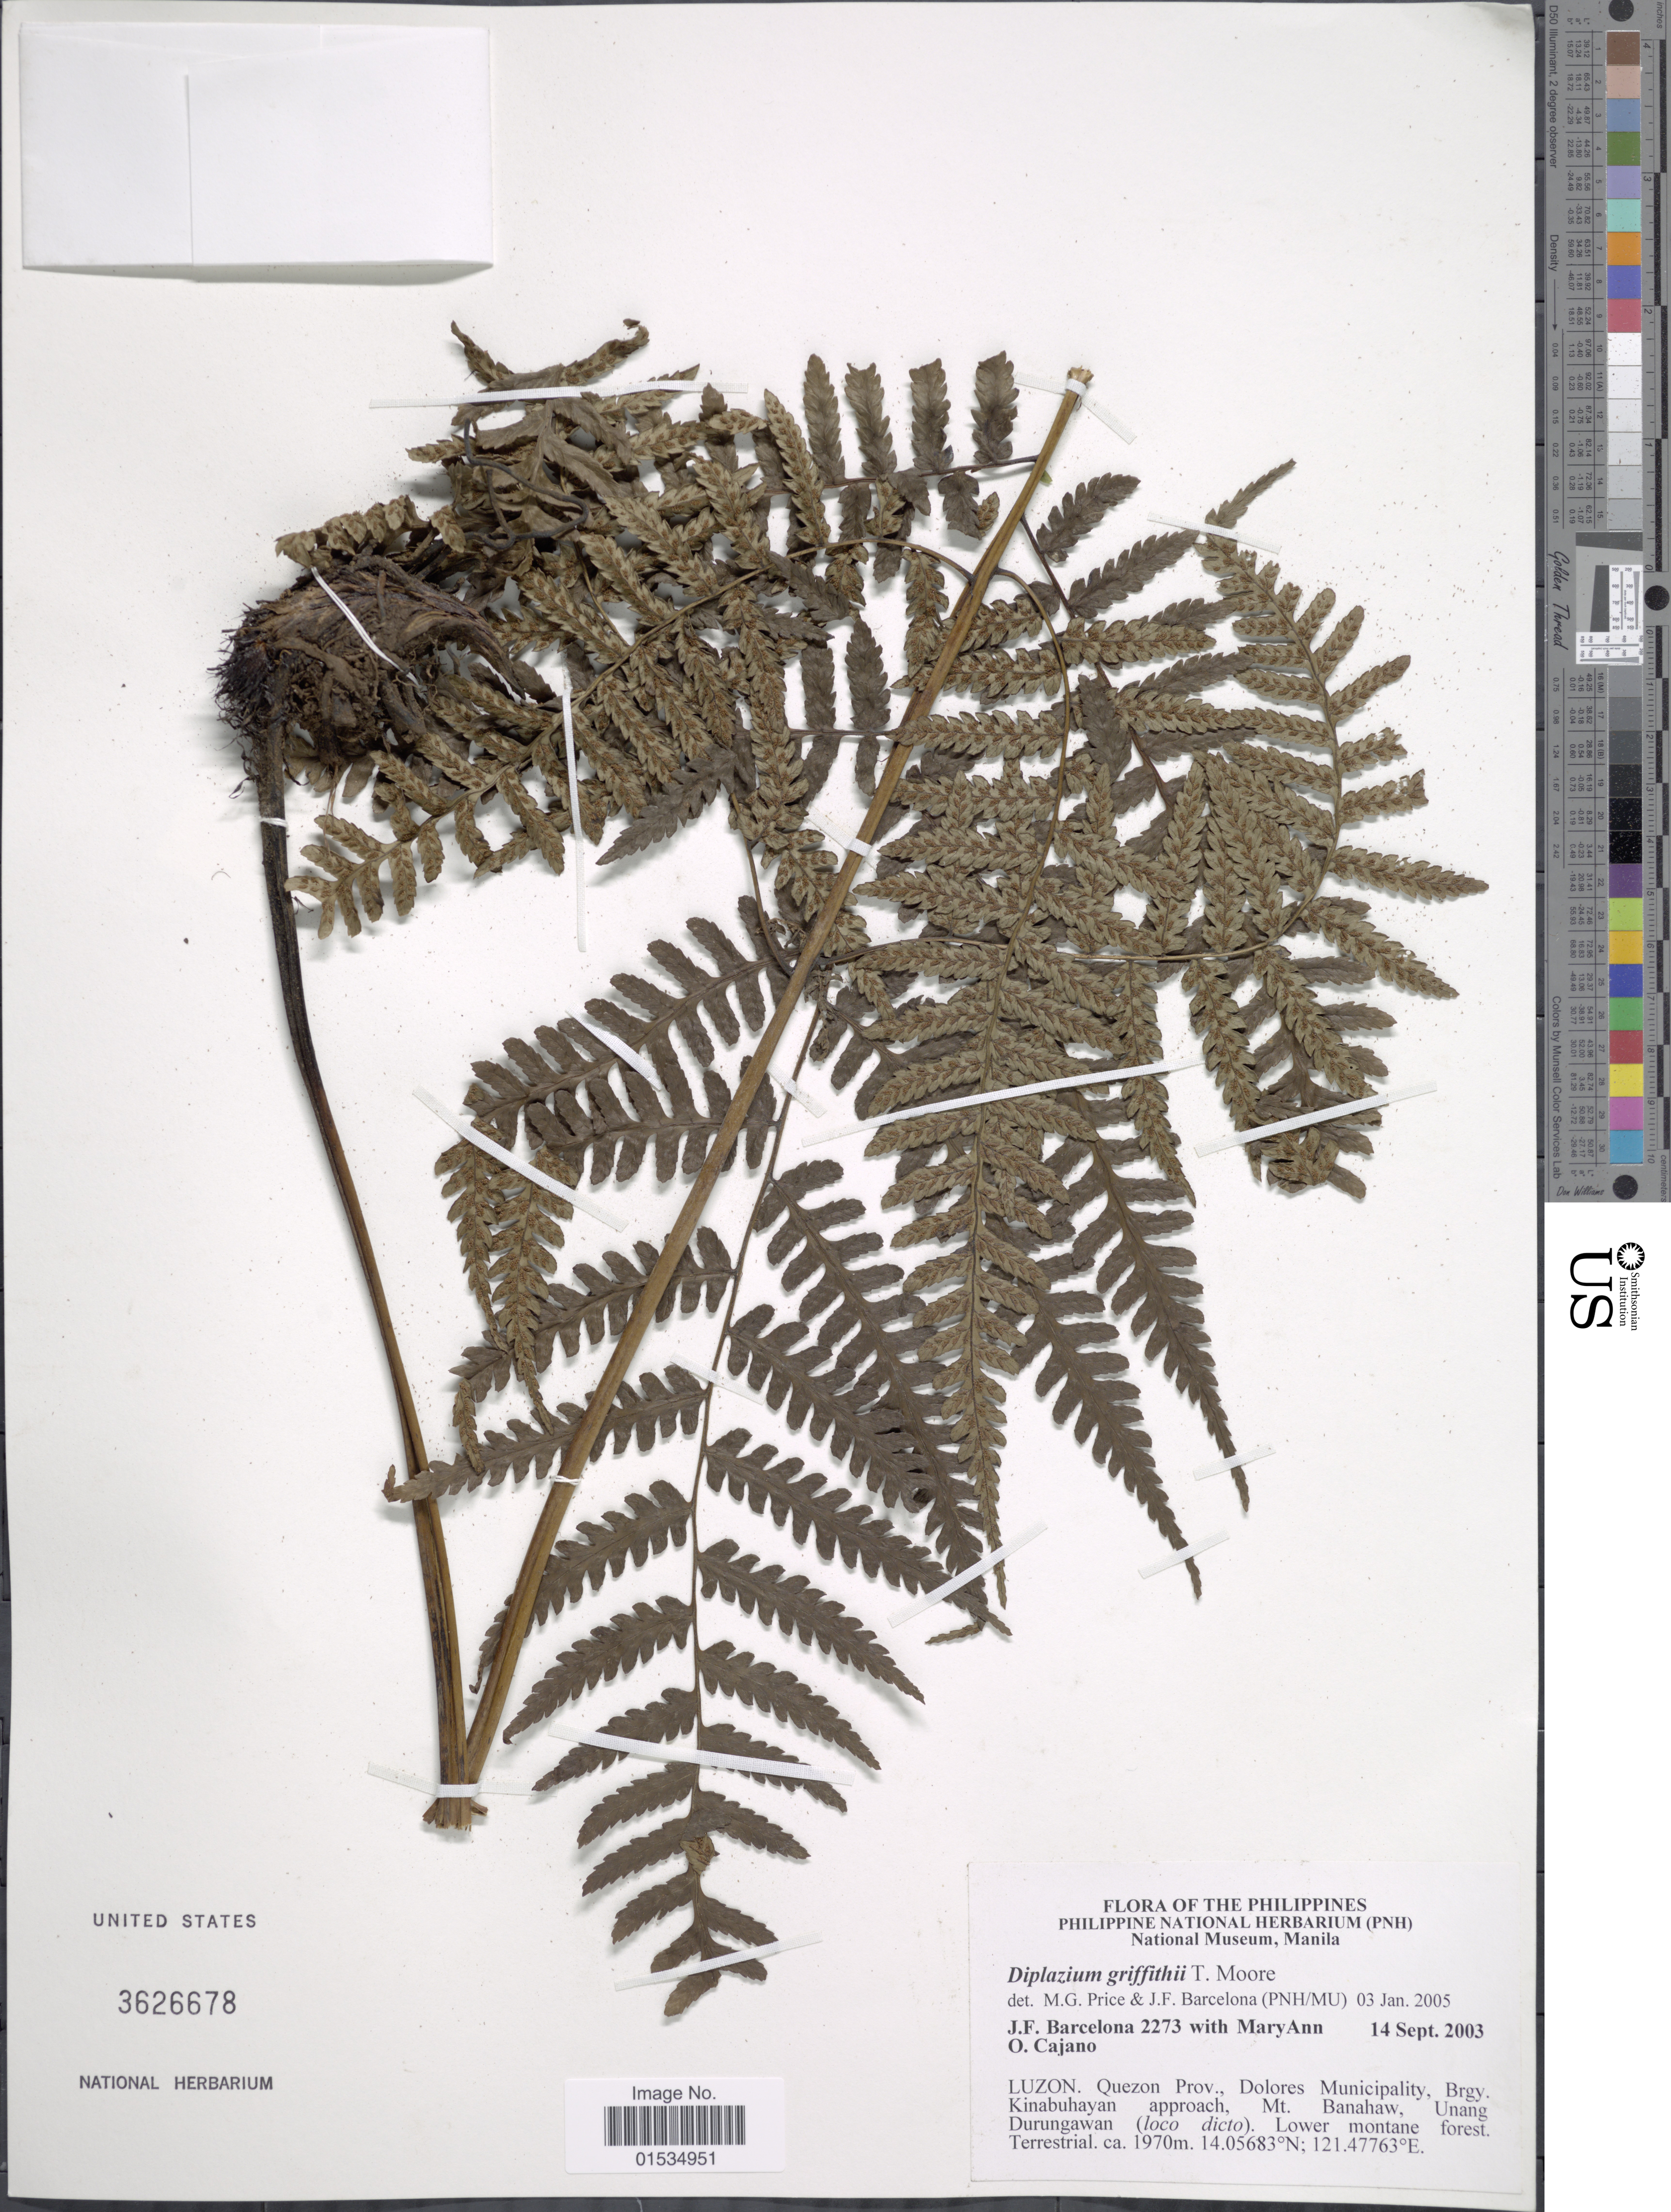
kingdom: Plantae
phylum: Tracheophyta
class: Polypodiopsida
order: Polypodiales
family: Athyriaceae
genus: Diplazium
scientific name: Diplazium griffithii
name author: (T. Moore) Diels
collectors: J. F. Barcelona & M. Cajano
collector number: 2273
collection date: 2003-09-14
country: Philippines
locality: Luzon, Quezon Prov., Dolores Municipality, Brgy Linabuhayan approach, Mt. Banahaw, Unang Durungawan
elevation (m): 1970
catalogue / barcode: US 3626678